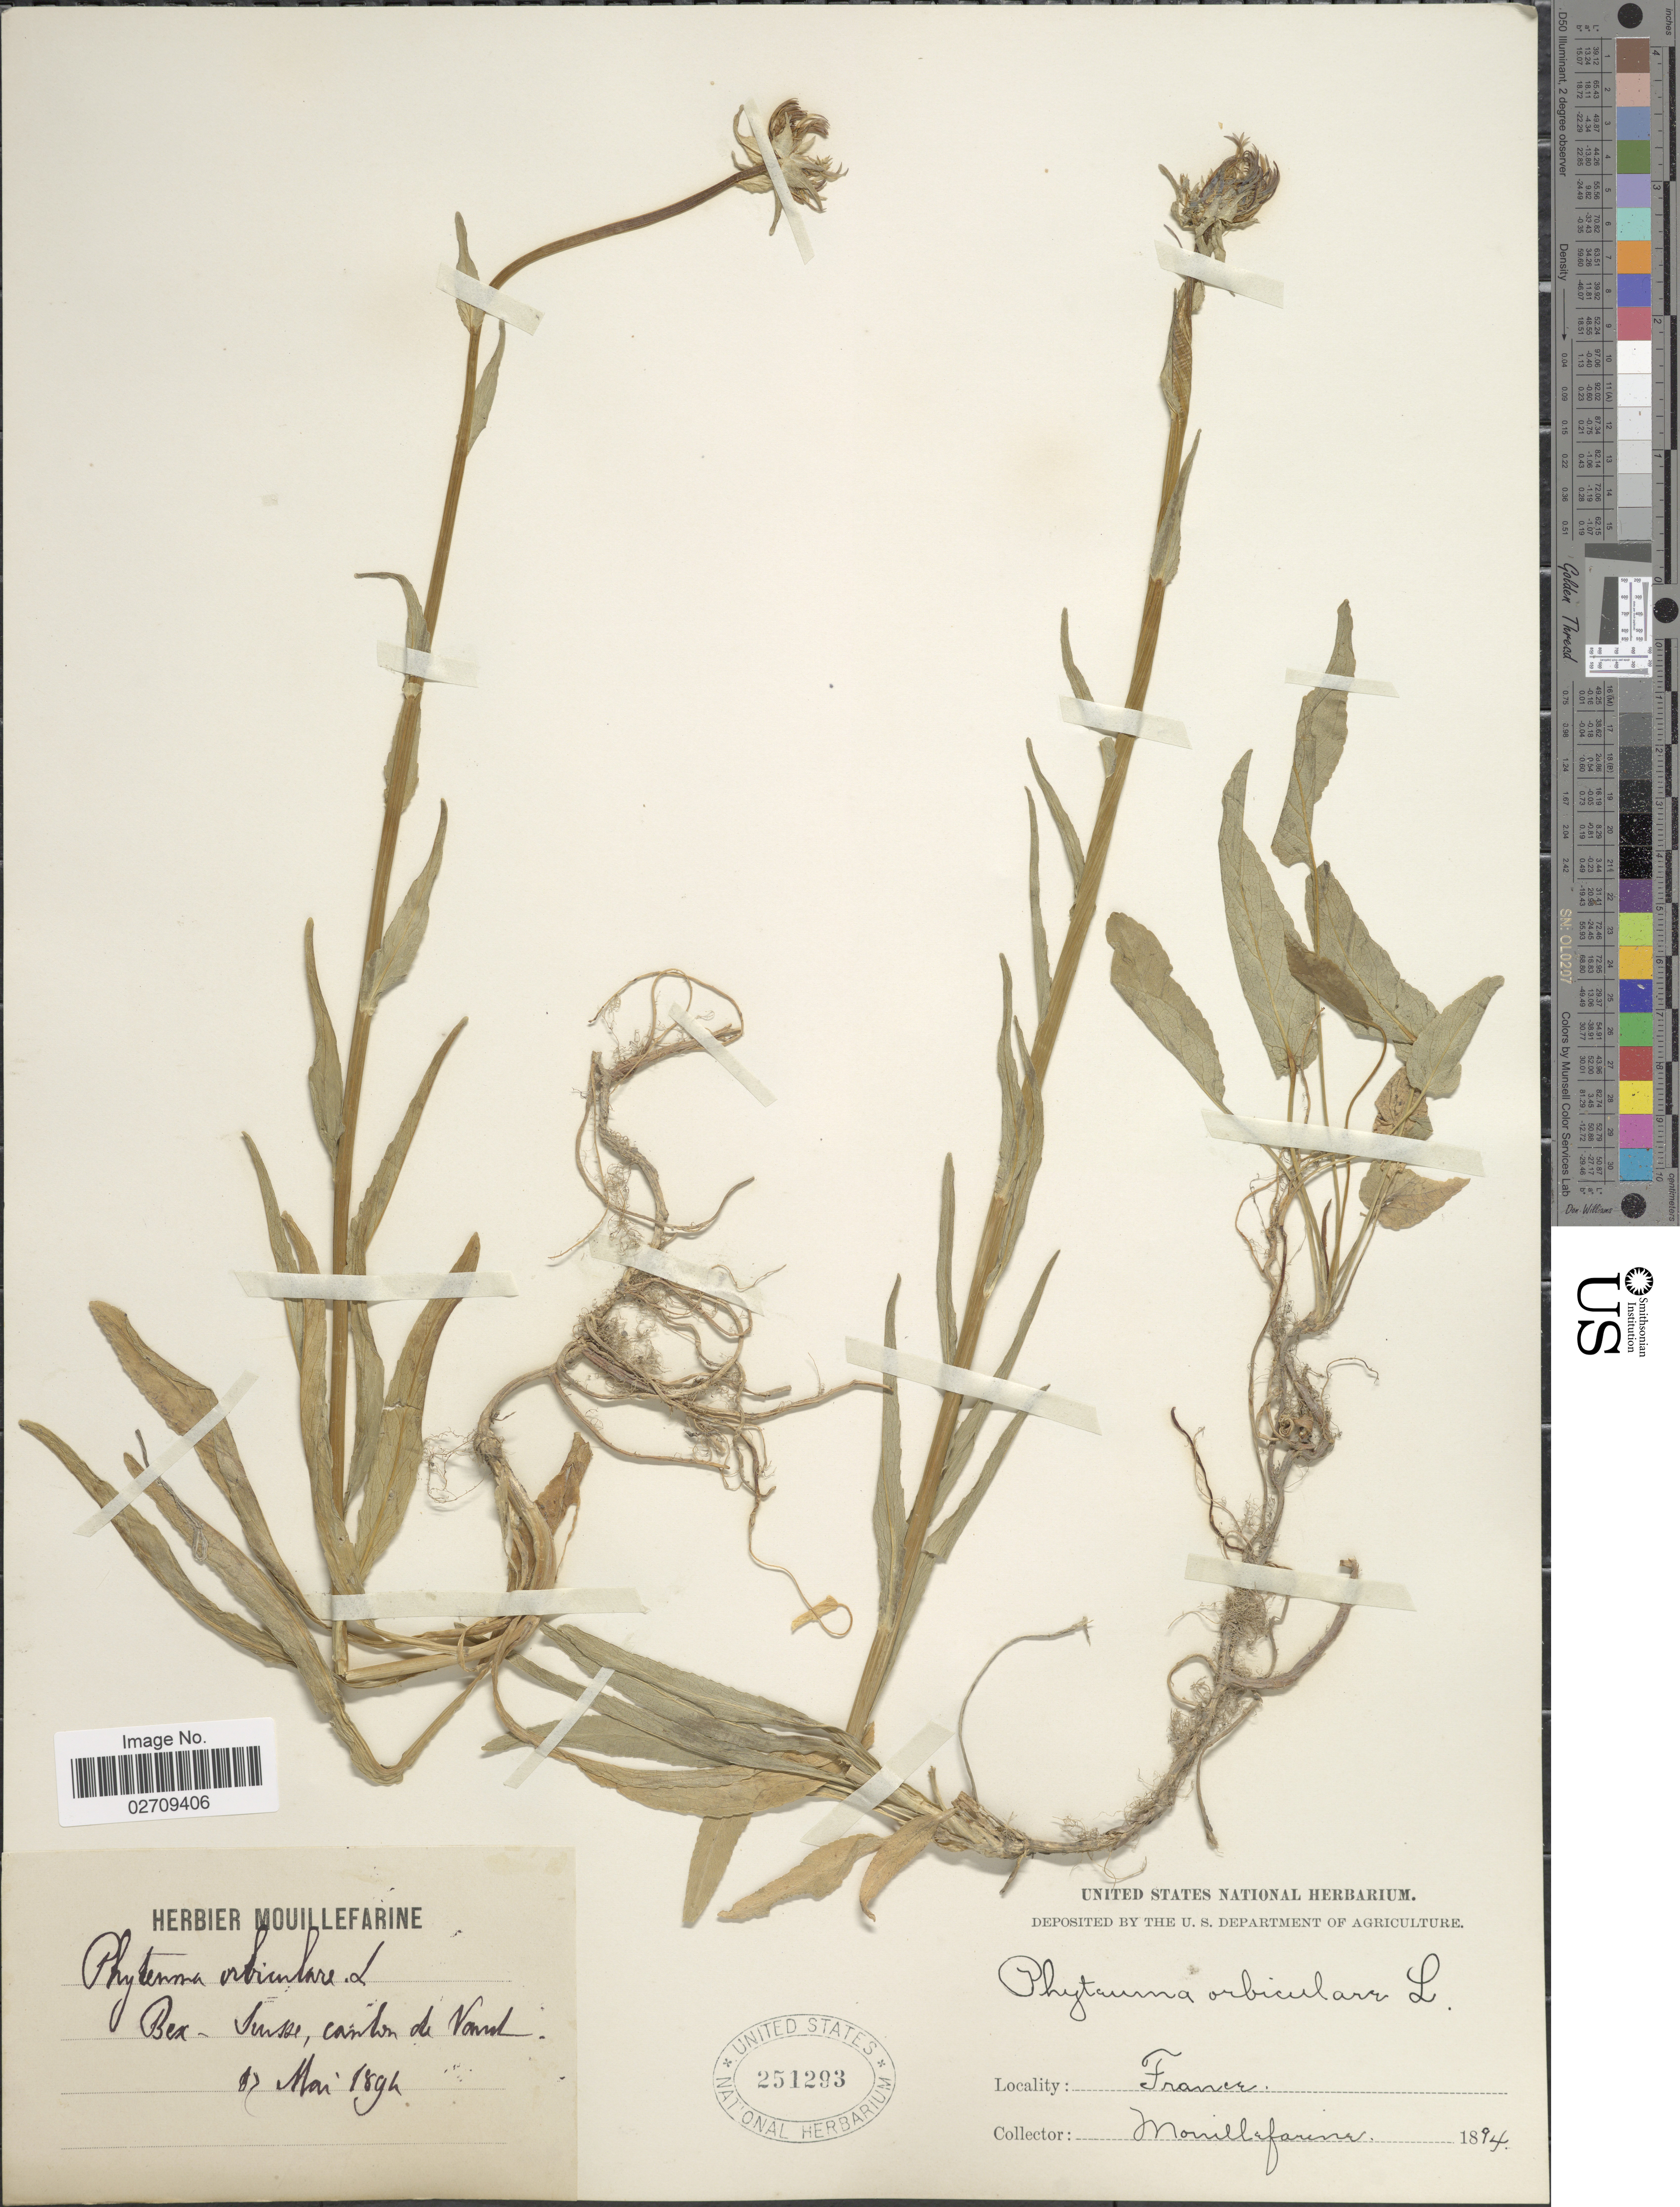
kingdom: Plantae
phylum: Tracheophyta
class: Magnoliopsida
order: Asterales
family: Campanulaceae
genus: Phyteuma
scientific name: Phyteuma orbiculare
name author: L.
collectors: A. Mouillefarine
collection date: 1894-05-17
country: Switzerland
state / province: Vaud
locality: Bex - Suisse, canton de Vaud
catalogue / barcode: US 251293